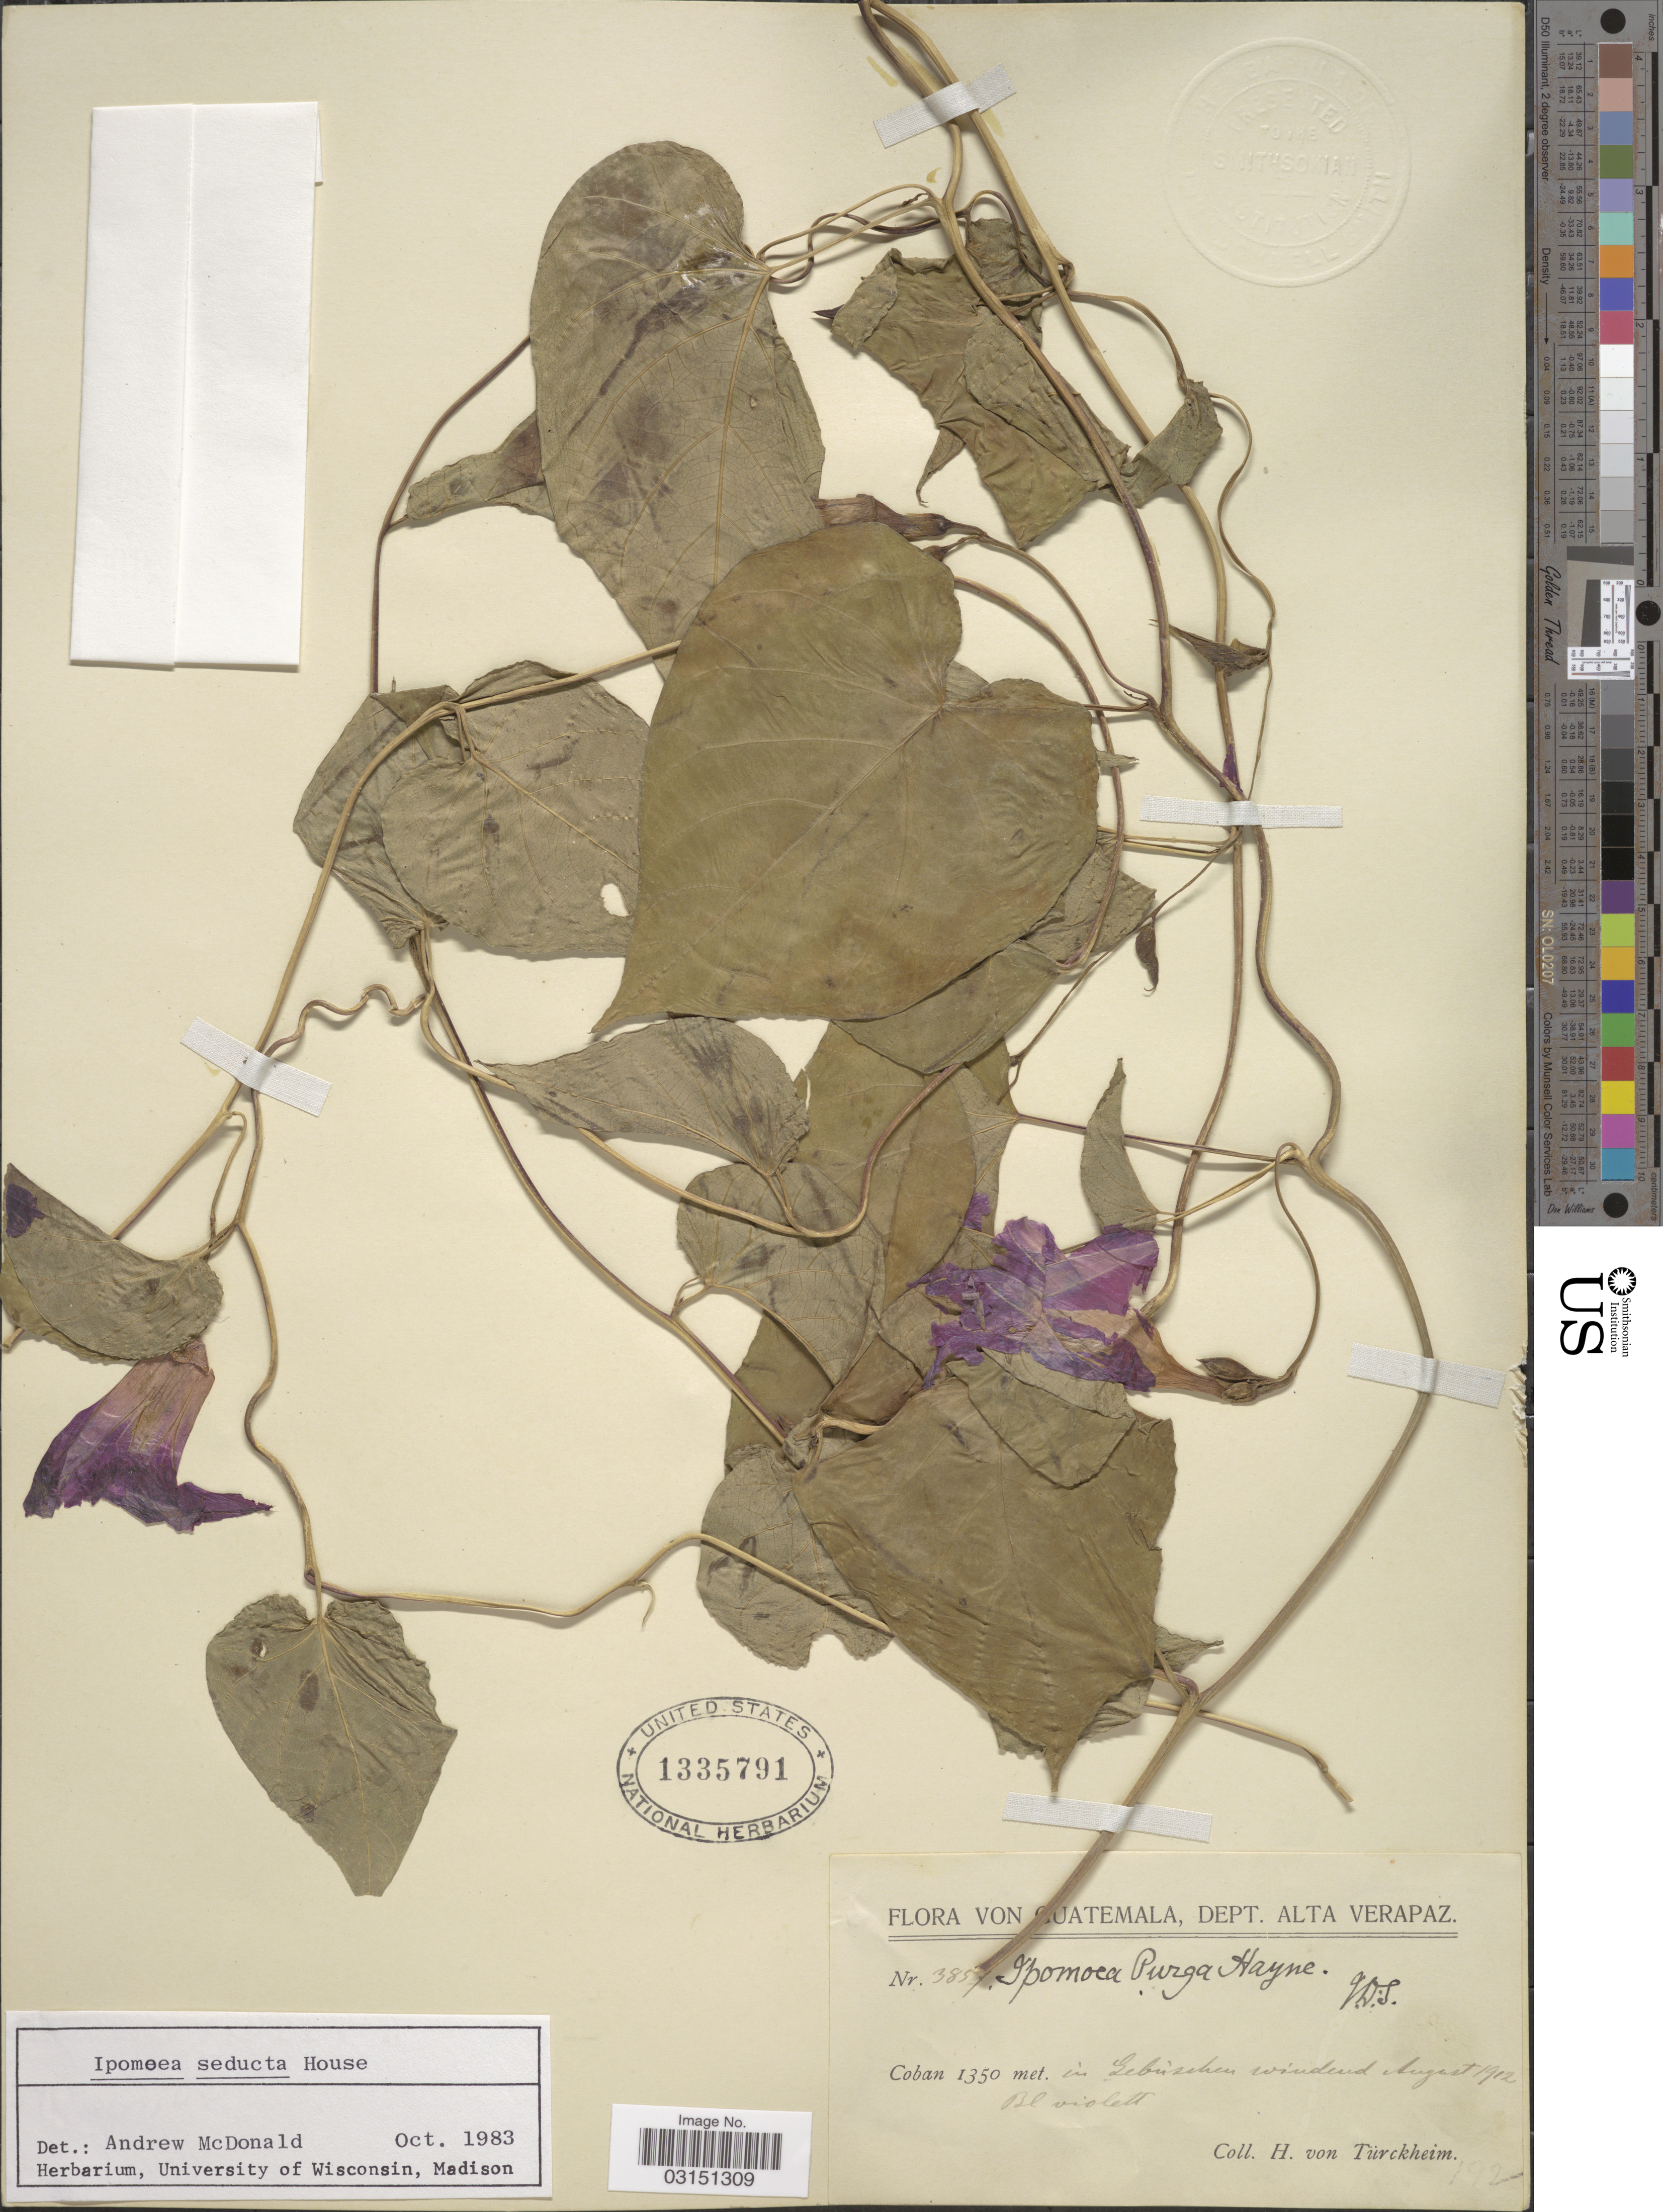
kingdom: Plantae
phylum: Tracheophyta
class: Magnoliopsida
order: Solanales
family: Convolvulaceae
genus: Ipomoea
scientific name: Ipomoea seducta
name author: House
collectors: H. von Türckheim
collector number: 3857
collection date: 1912-08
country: Guatemala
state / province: Alta Verapaz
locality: Dept. Alta Verapaz. Coban.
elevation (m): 1350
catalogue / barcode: US 1335791